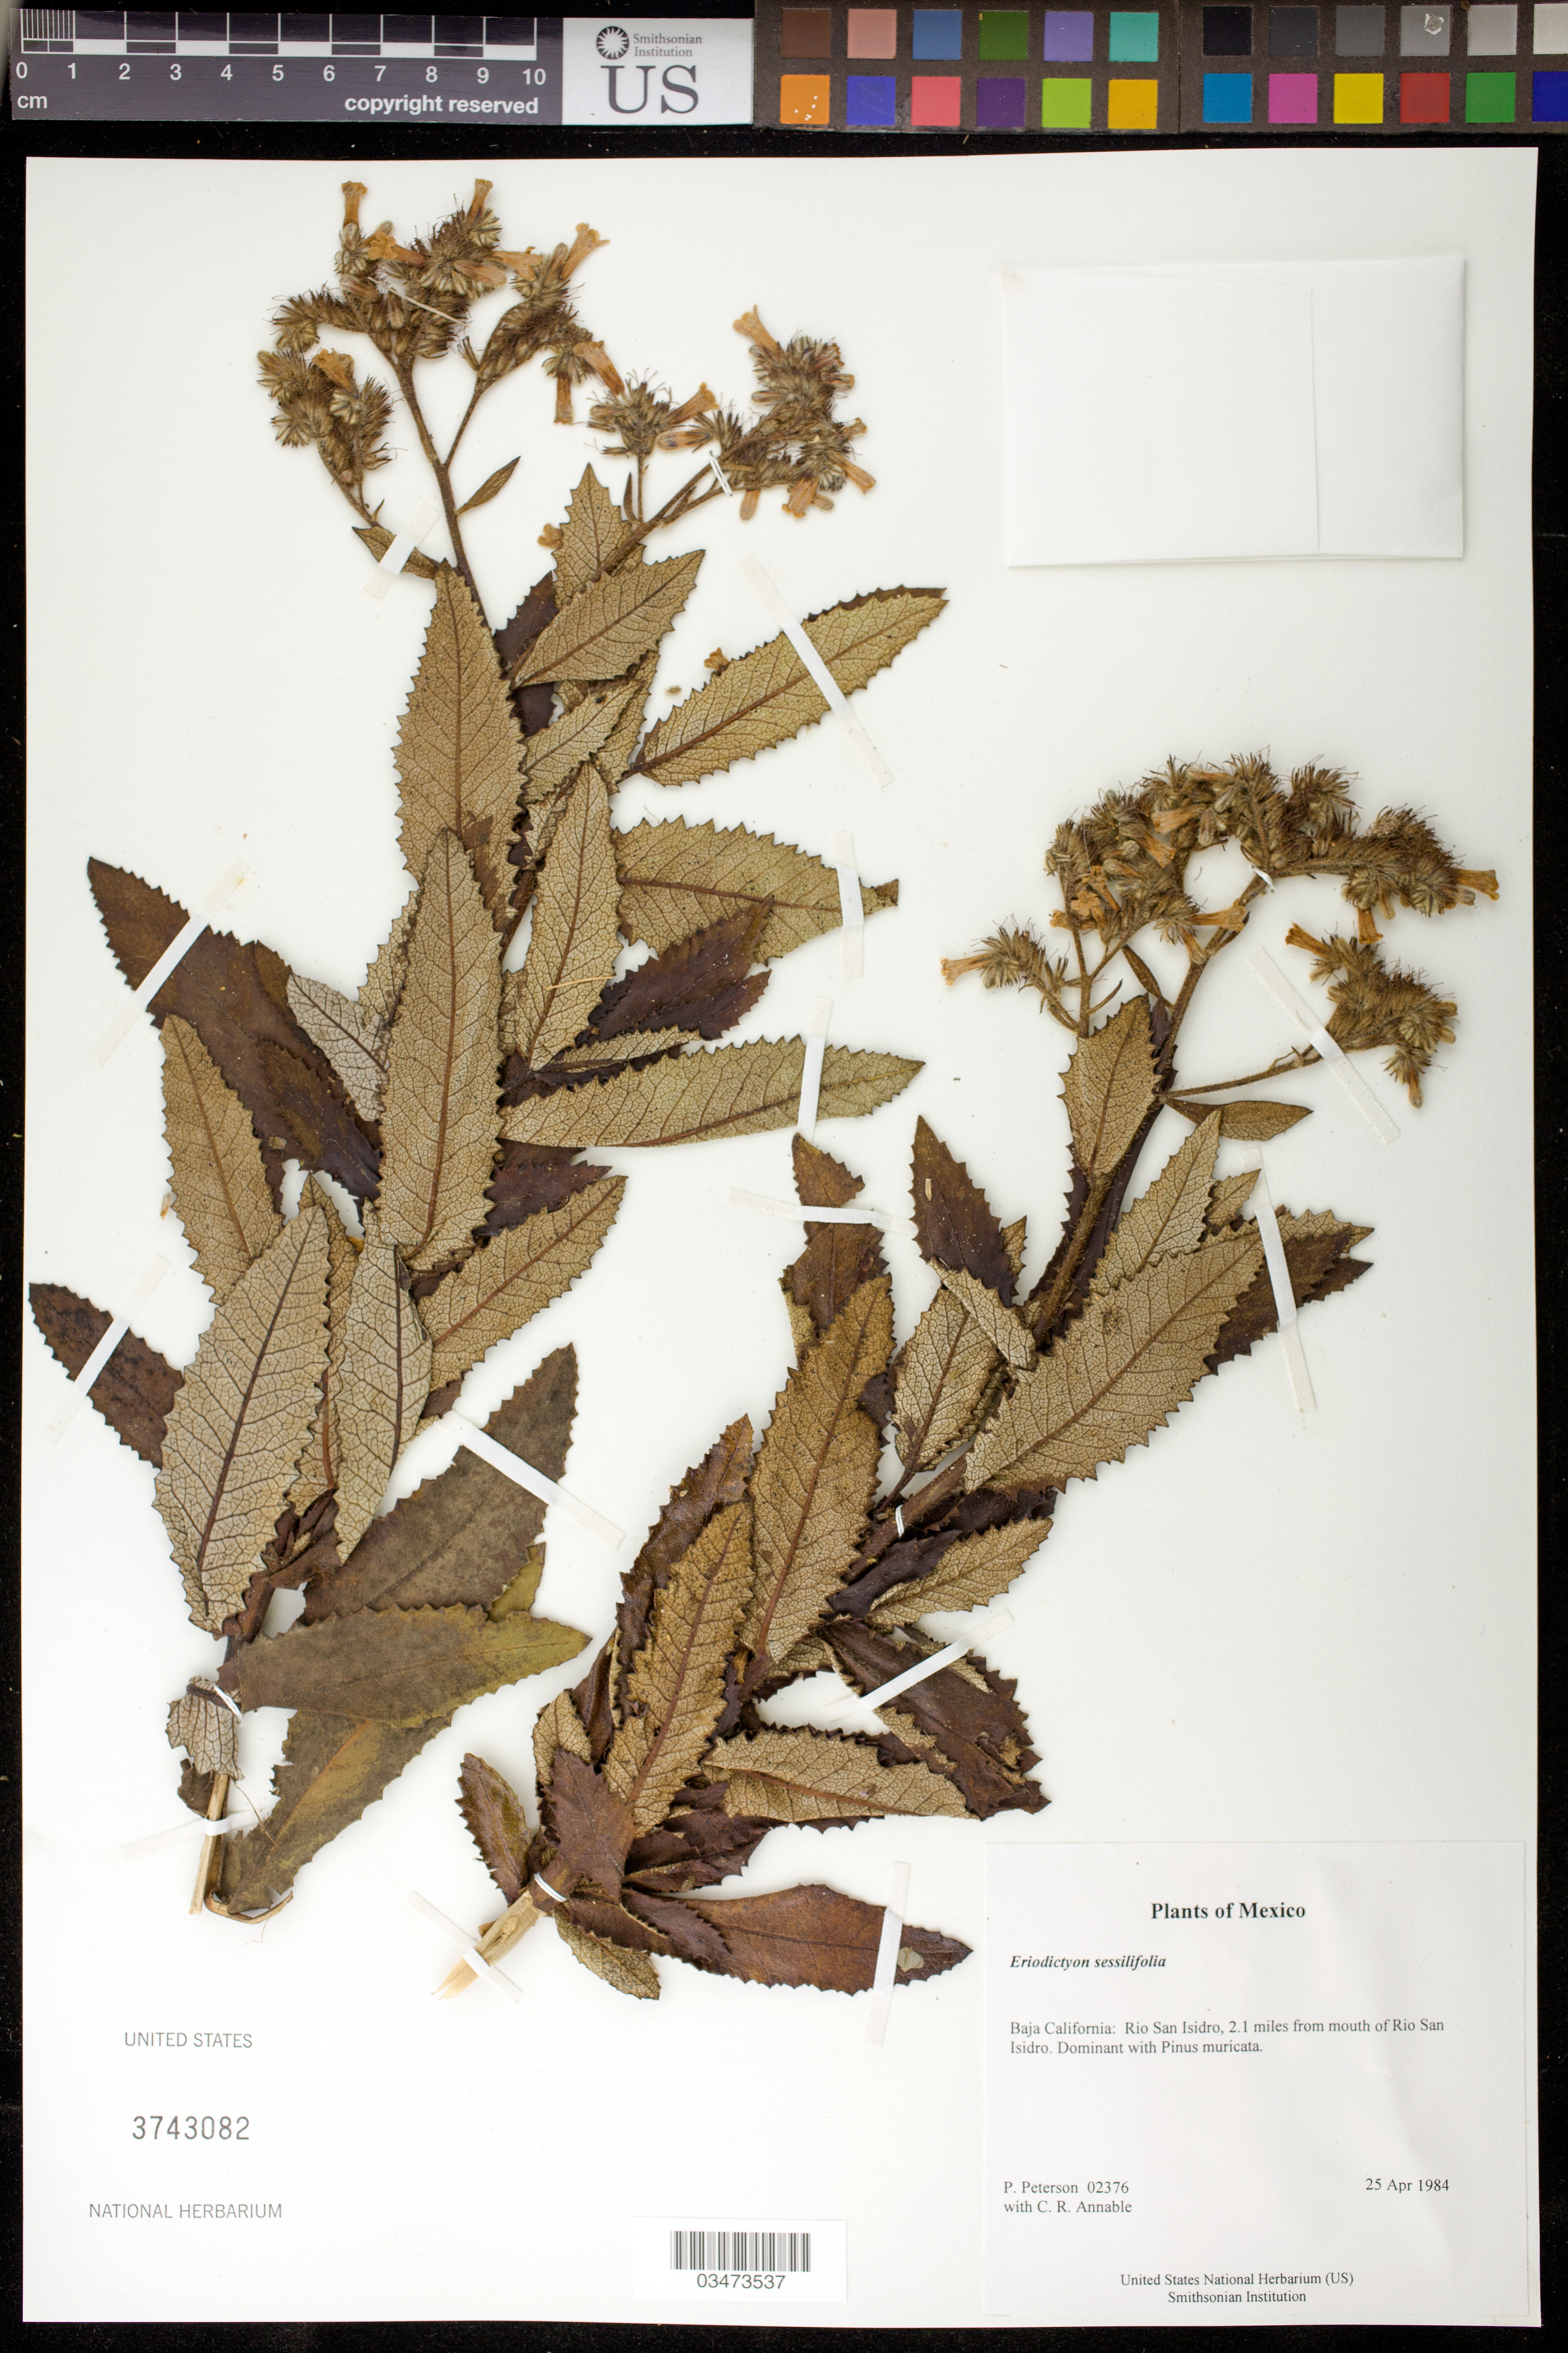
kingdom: Plantae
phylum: Tracheophyta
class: Magnoliopsida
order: Boraginales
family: Namaceae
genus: Eriodictyon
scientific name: Eriodictyon sessilifolium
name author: Greene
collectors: P. M. Peterson & C. R. Annable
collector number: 02376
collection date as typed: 25 Apr 1984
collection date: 1984-04-25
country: Mexico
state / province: Baja California Norte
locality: Rio San Isidro, 2.1 miles from mouth of Rio San Isidro.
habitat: Dominant with Pinus muricata.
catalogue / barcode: US 3743082